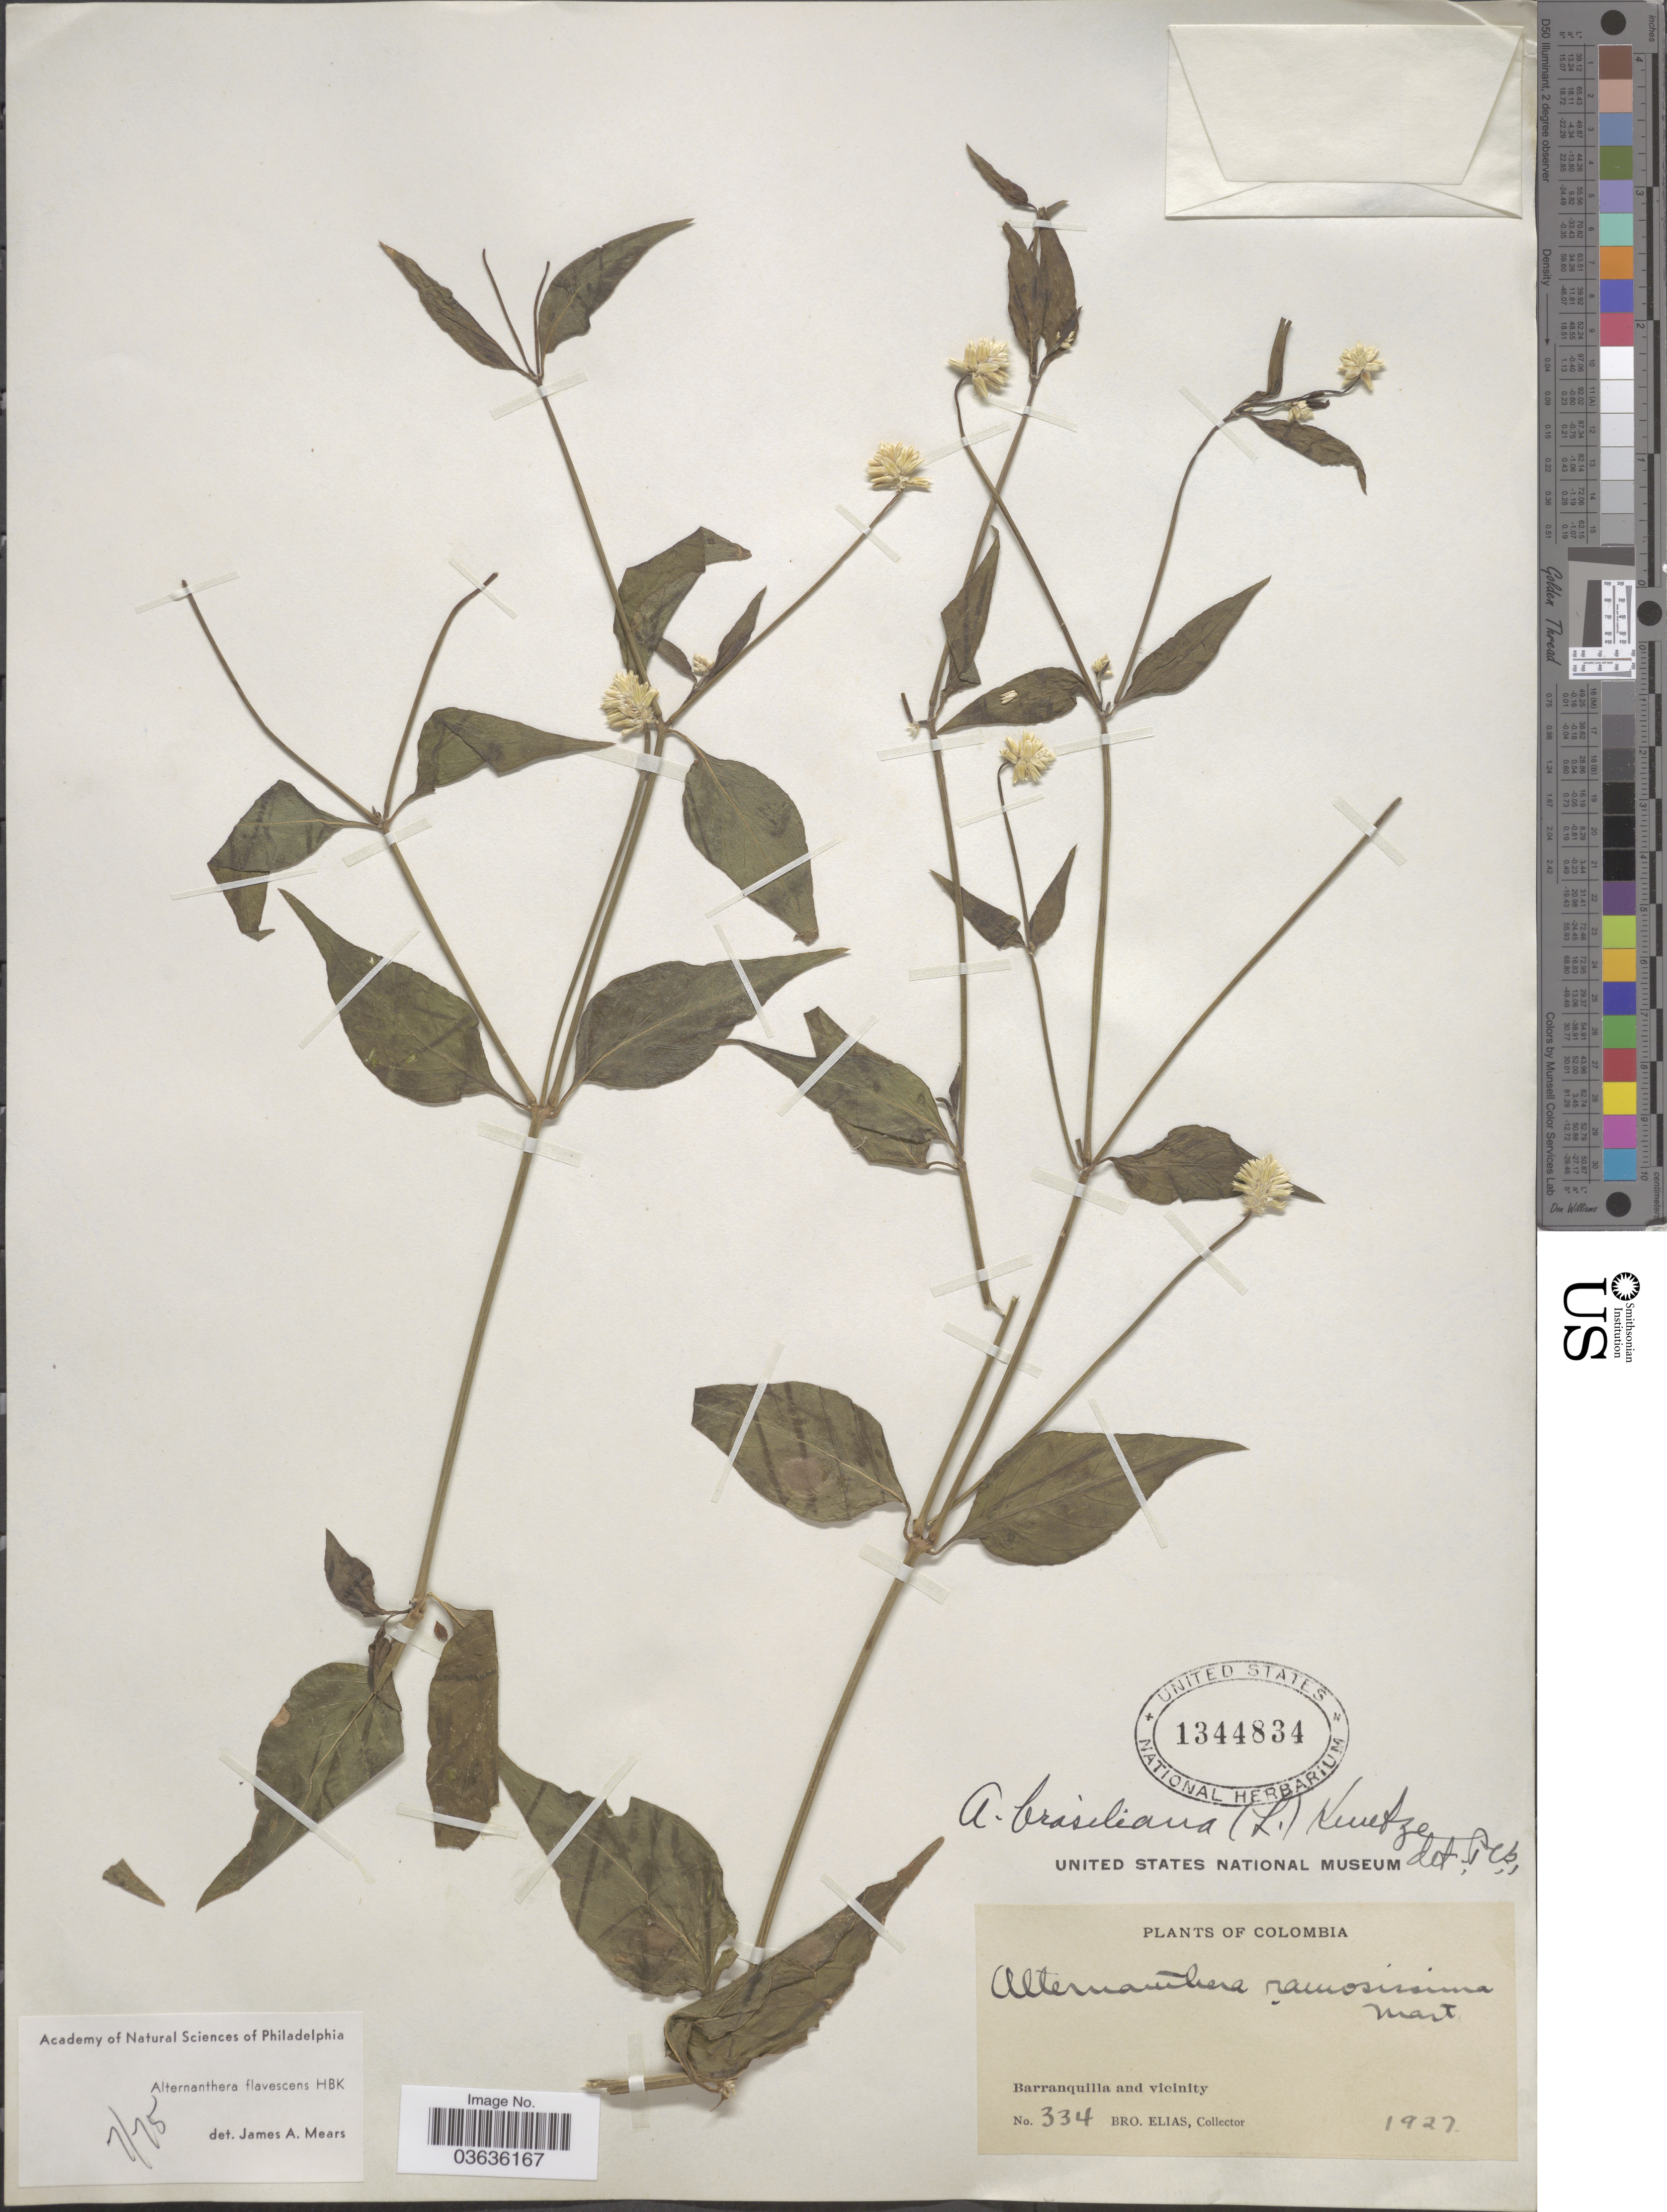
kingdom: Plantae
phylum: Tracheophyta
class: Magnoliopsida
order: Caryophyllales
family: Amaranthaceae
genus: Alternanthera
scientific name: Alternanthera flavescens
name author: Kunth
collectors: Bro. Elias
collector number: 334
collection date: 1927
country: Colombia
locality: Barranquilla and vicinity.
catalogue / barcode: US 1344834